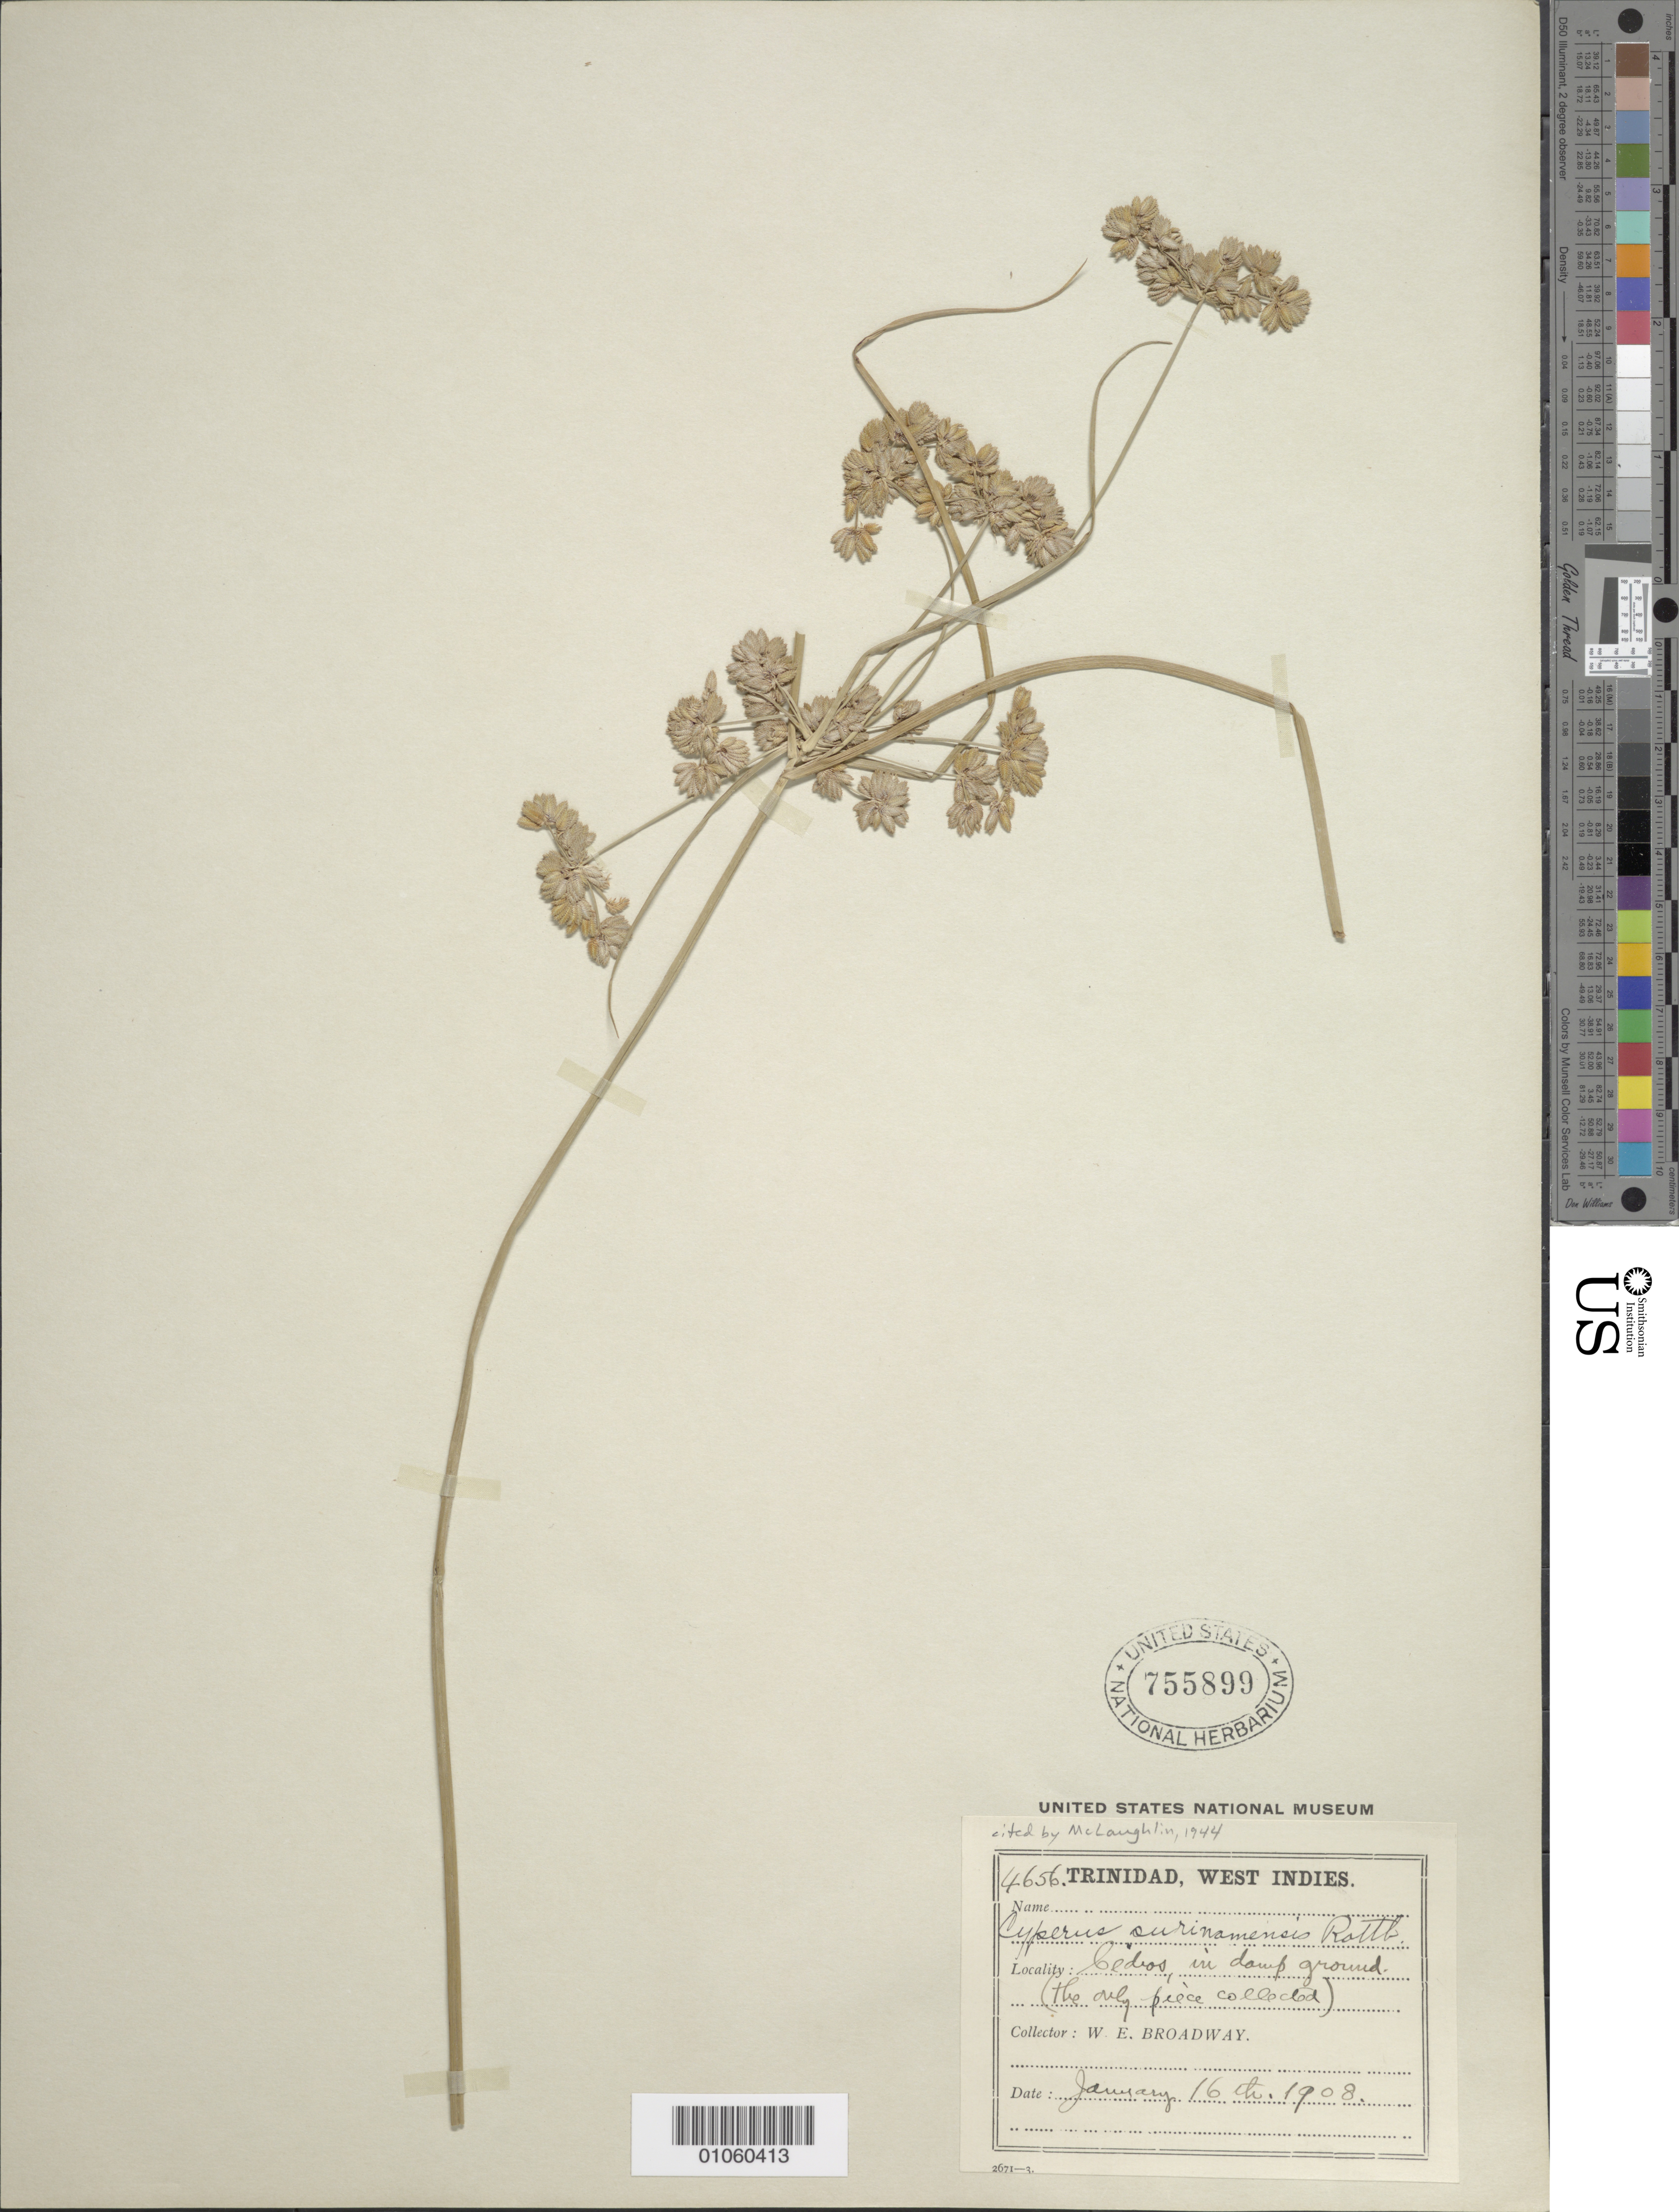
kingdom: Plantae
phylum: Tracheophyta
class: Liliopsida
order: Poales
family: Cyperaceae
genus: Cyperus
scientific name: Cyperus surinamensis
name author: Rottb.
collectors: W. E. Broadway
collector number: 4656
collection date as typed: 16 Jan 1908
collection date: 1908-01-16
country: Trinidad and Tobago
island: Trinidad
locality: Cedros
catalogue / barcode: US 755899